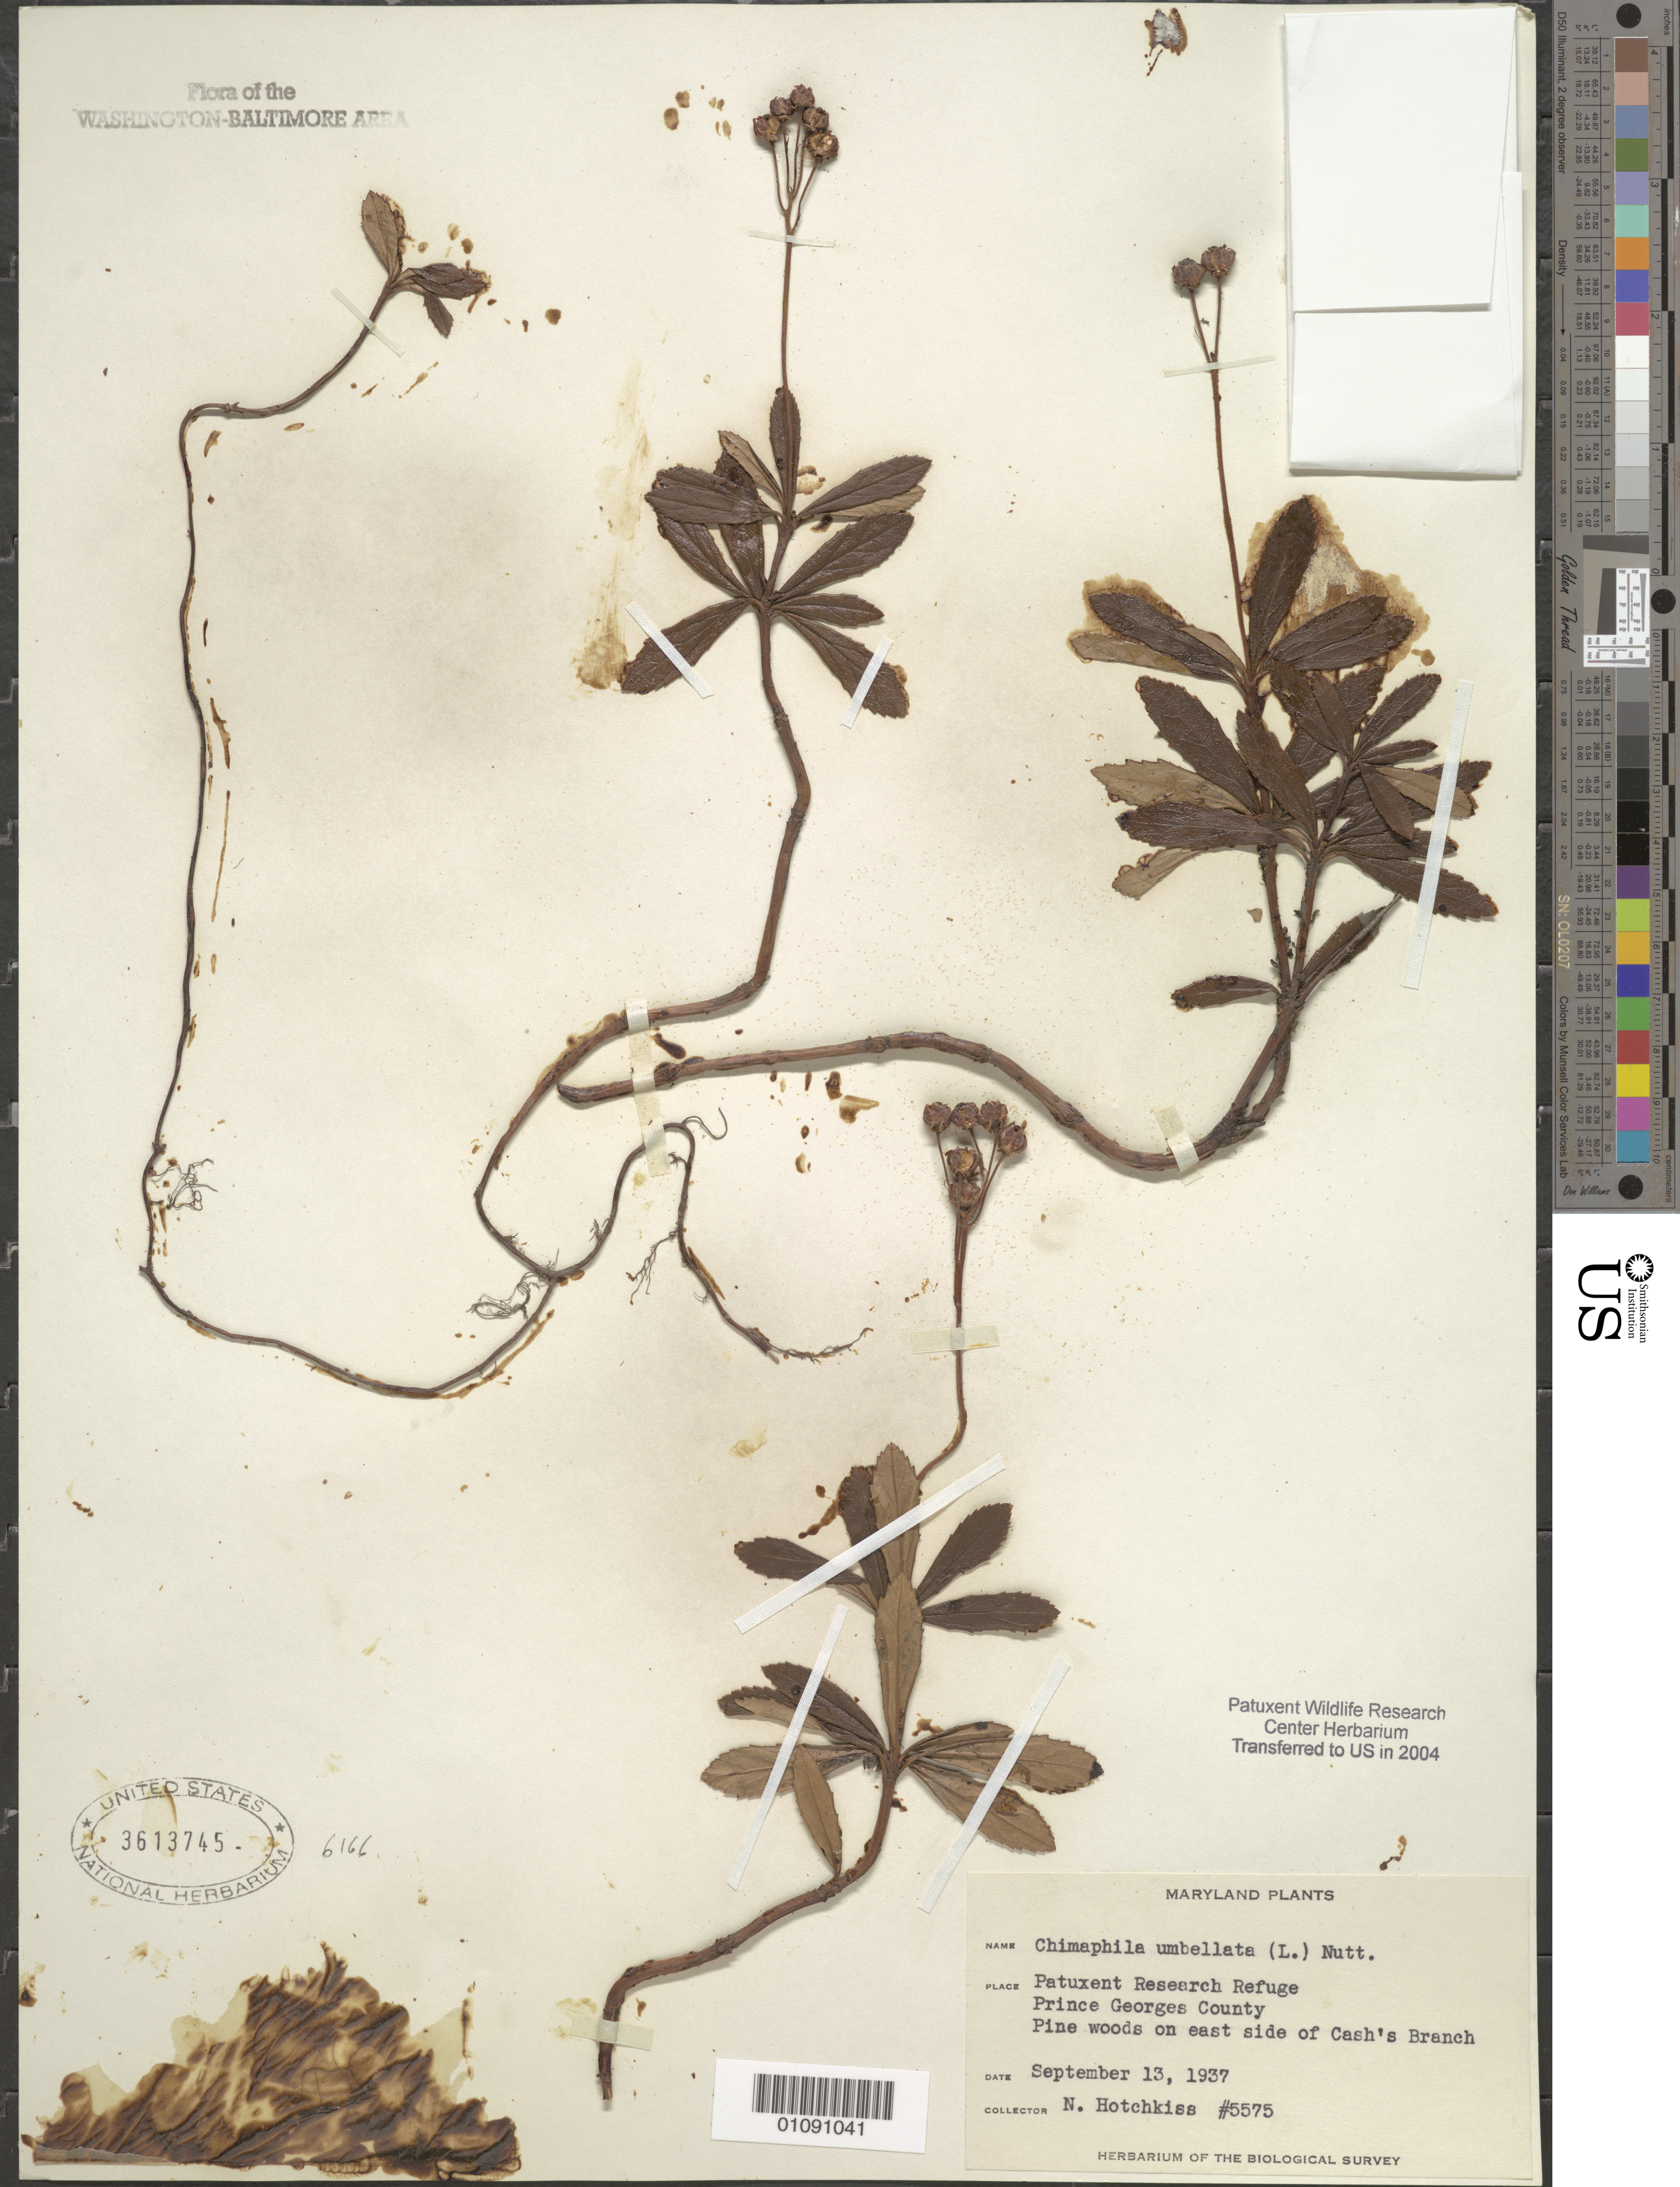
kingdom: Plantae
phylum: Tracheophyta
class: Magnoliopsida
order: Ericales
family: Ericaceae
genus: Chimaphila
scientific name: Chimaphila umbellata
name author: (L.) W.P.C. Barton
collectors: N. Hotchkiss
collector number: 5575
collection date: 1937-09-13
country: United States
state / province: Maryland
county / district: Prince George's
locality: Patuxent Wildlife Refuge. E. side of Cash's Branch.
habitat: Pine woods.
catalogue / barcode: US 3613745